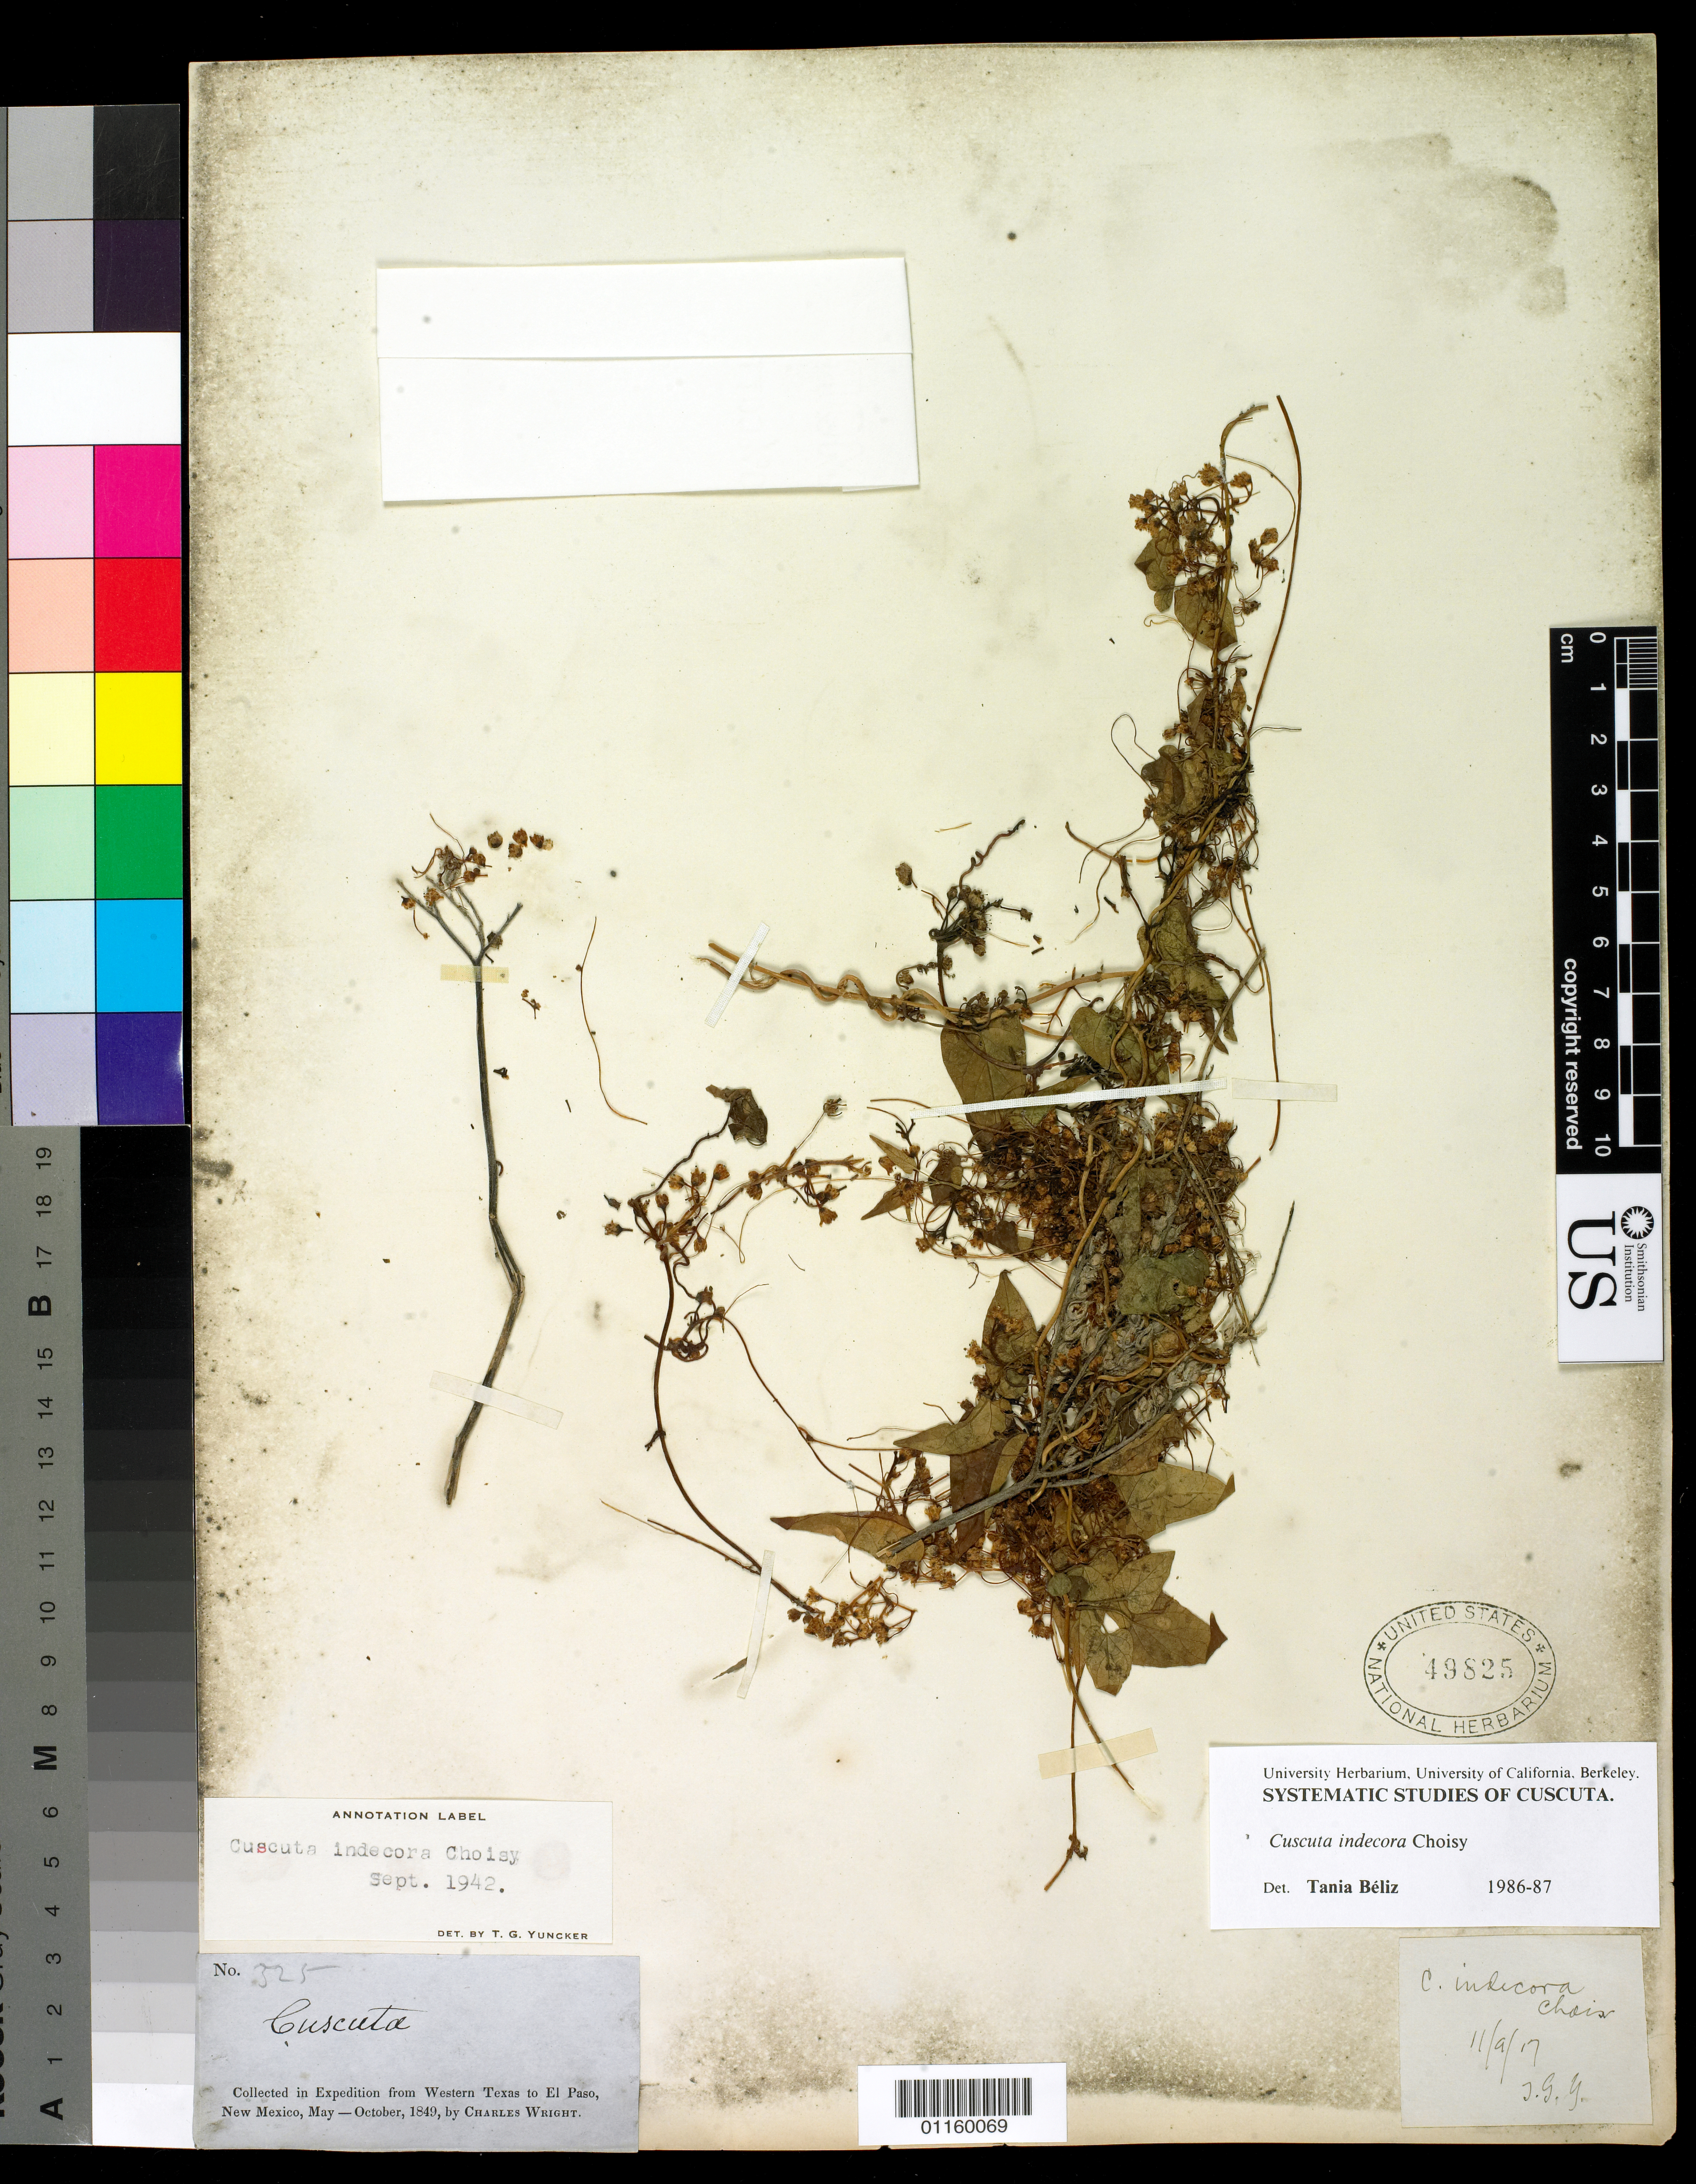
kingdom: Plantae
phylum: Tracheophyta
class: Magnoliopsida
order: Solanales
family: Convolvulaceae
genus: Cuscuta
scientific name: Cuscuta indecora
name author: Choisy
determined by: Béliz, T.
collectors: C. Wright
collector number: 325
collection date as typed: May 1849 to -- Oct 1849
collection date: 1849-05/1849-10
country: United States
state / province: Texas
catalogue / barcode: US 49825